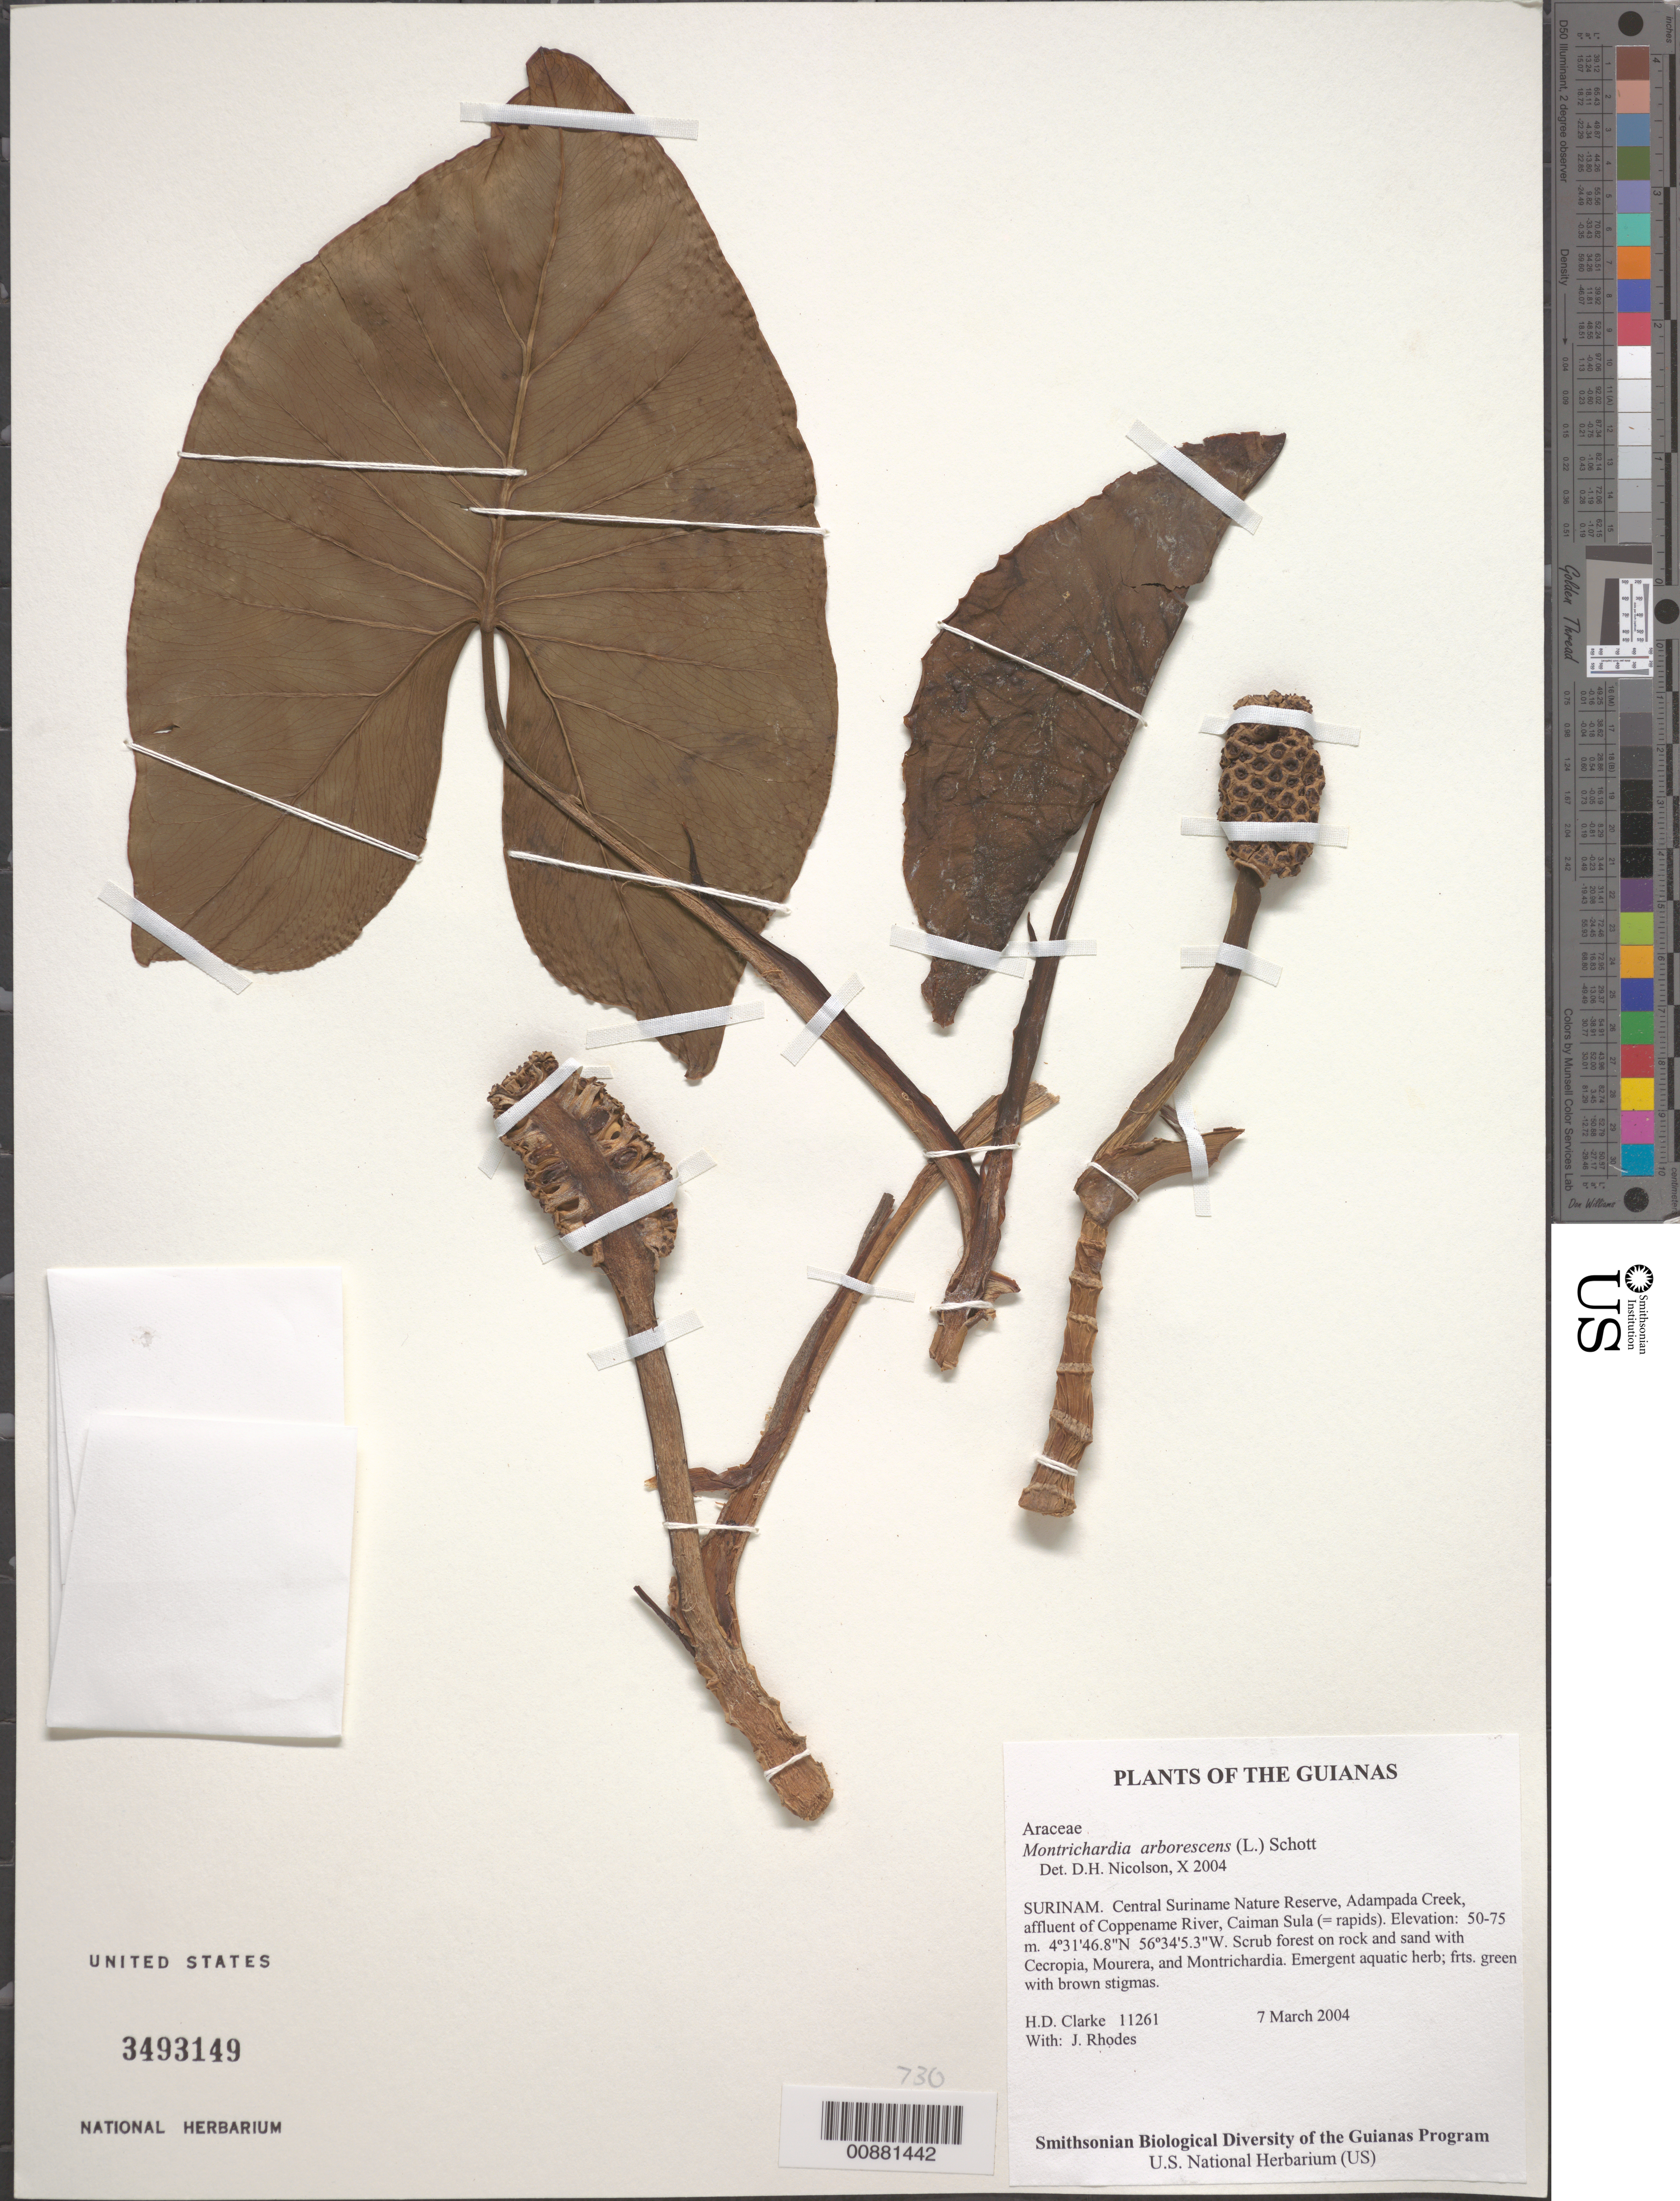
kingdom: Plantae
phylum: Tracheophyta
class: Liliopsida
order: Alismatales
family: Araceae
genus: Montrichardia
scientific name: Montrichardia arborescens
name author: (L.) Schott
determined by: Nicolson, Dan H.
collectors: H. D. Clarke & J. Rhodes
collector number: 11261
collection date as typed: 7 March 2004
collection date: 2004-03-07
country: Suriname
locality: Central Suriname Nature Reserve, Adampada Creek, affluent of Coppename River, Caiman Sula (= rapids)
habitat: Scrub forest on rock and sand with Cecropia, Mourera, and Montrichardia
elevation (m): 50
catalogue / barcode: US 3493149